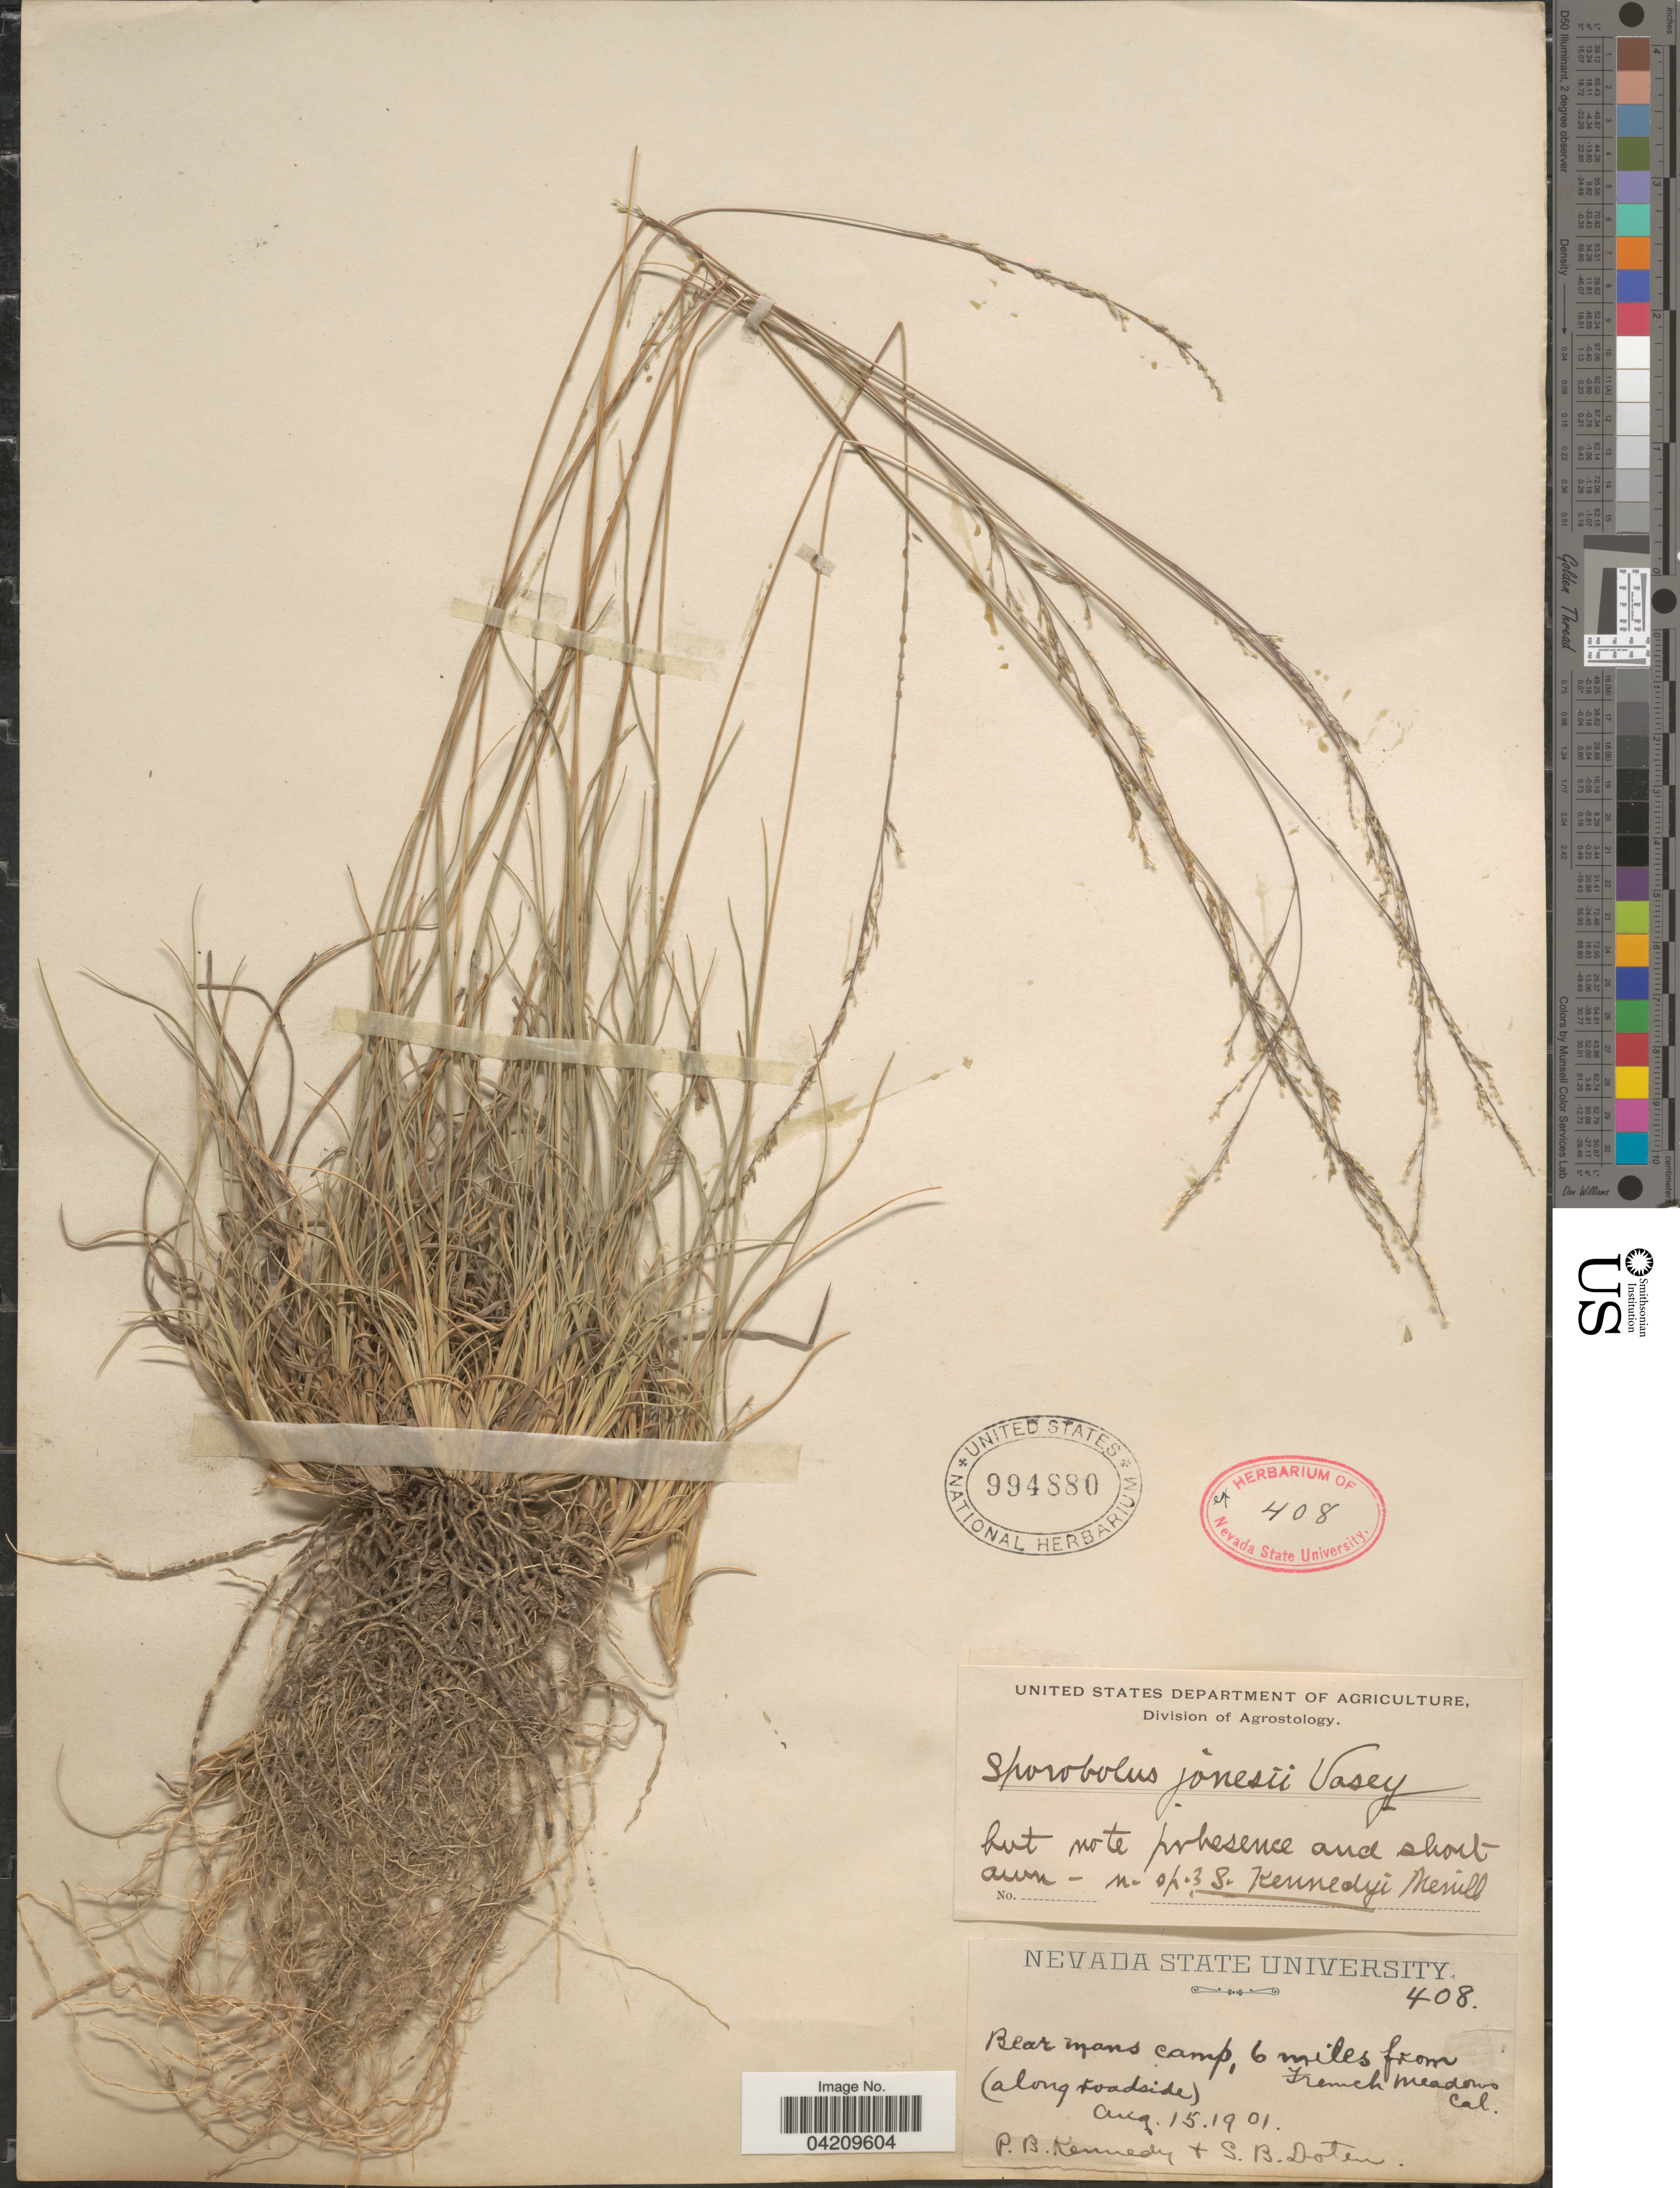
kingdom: Plantae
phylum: Tracheophyta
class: Liliopsida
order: Poales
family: Poaceae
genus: Muhlenbergia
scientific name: Muhlenbergia jonesii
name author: (Vasey) Hitchc.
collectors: P. B. Kennedy & S. Doten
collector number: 408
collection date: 1901-08-15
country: United States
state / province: California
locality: Bear mans camp, 6 miles from French Meadows. (Along roadside).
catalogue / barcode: US 994880